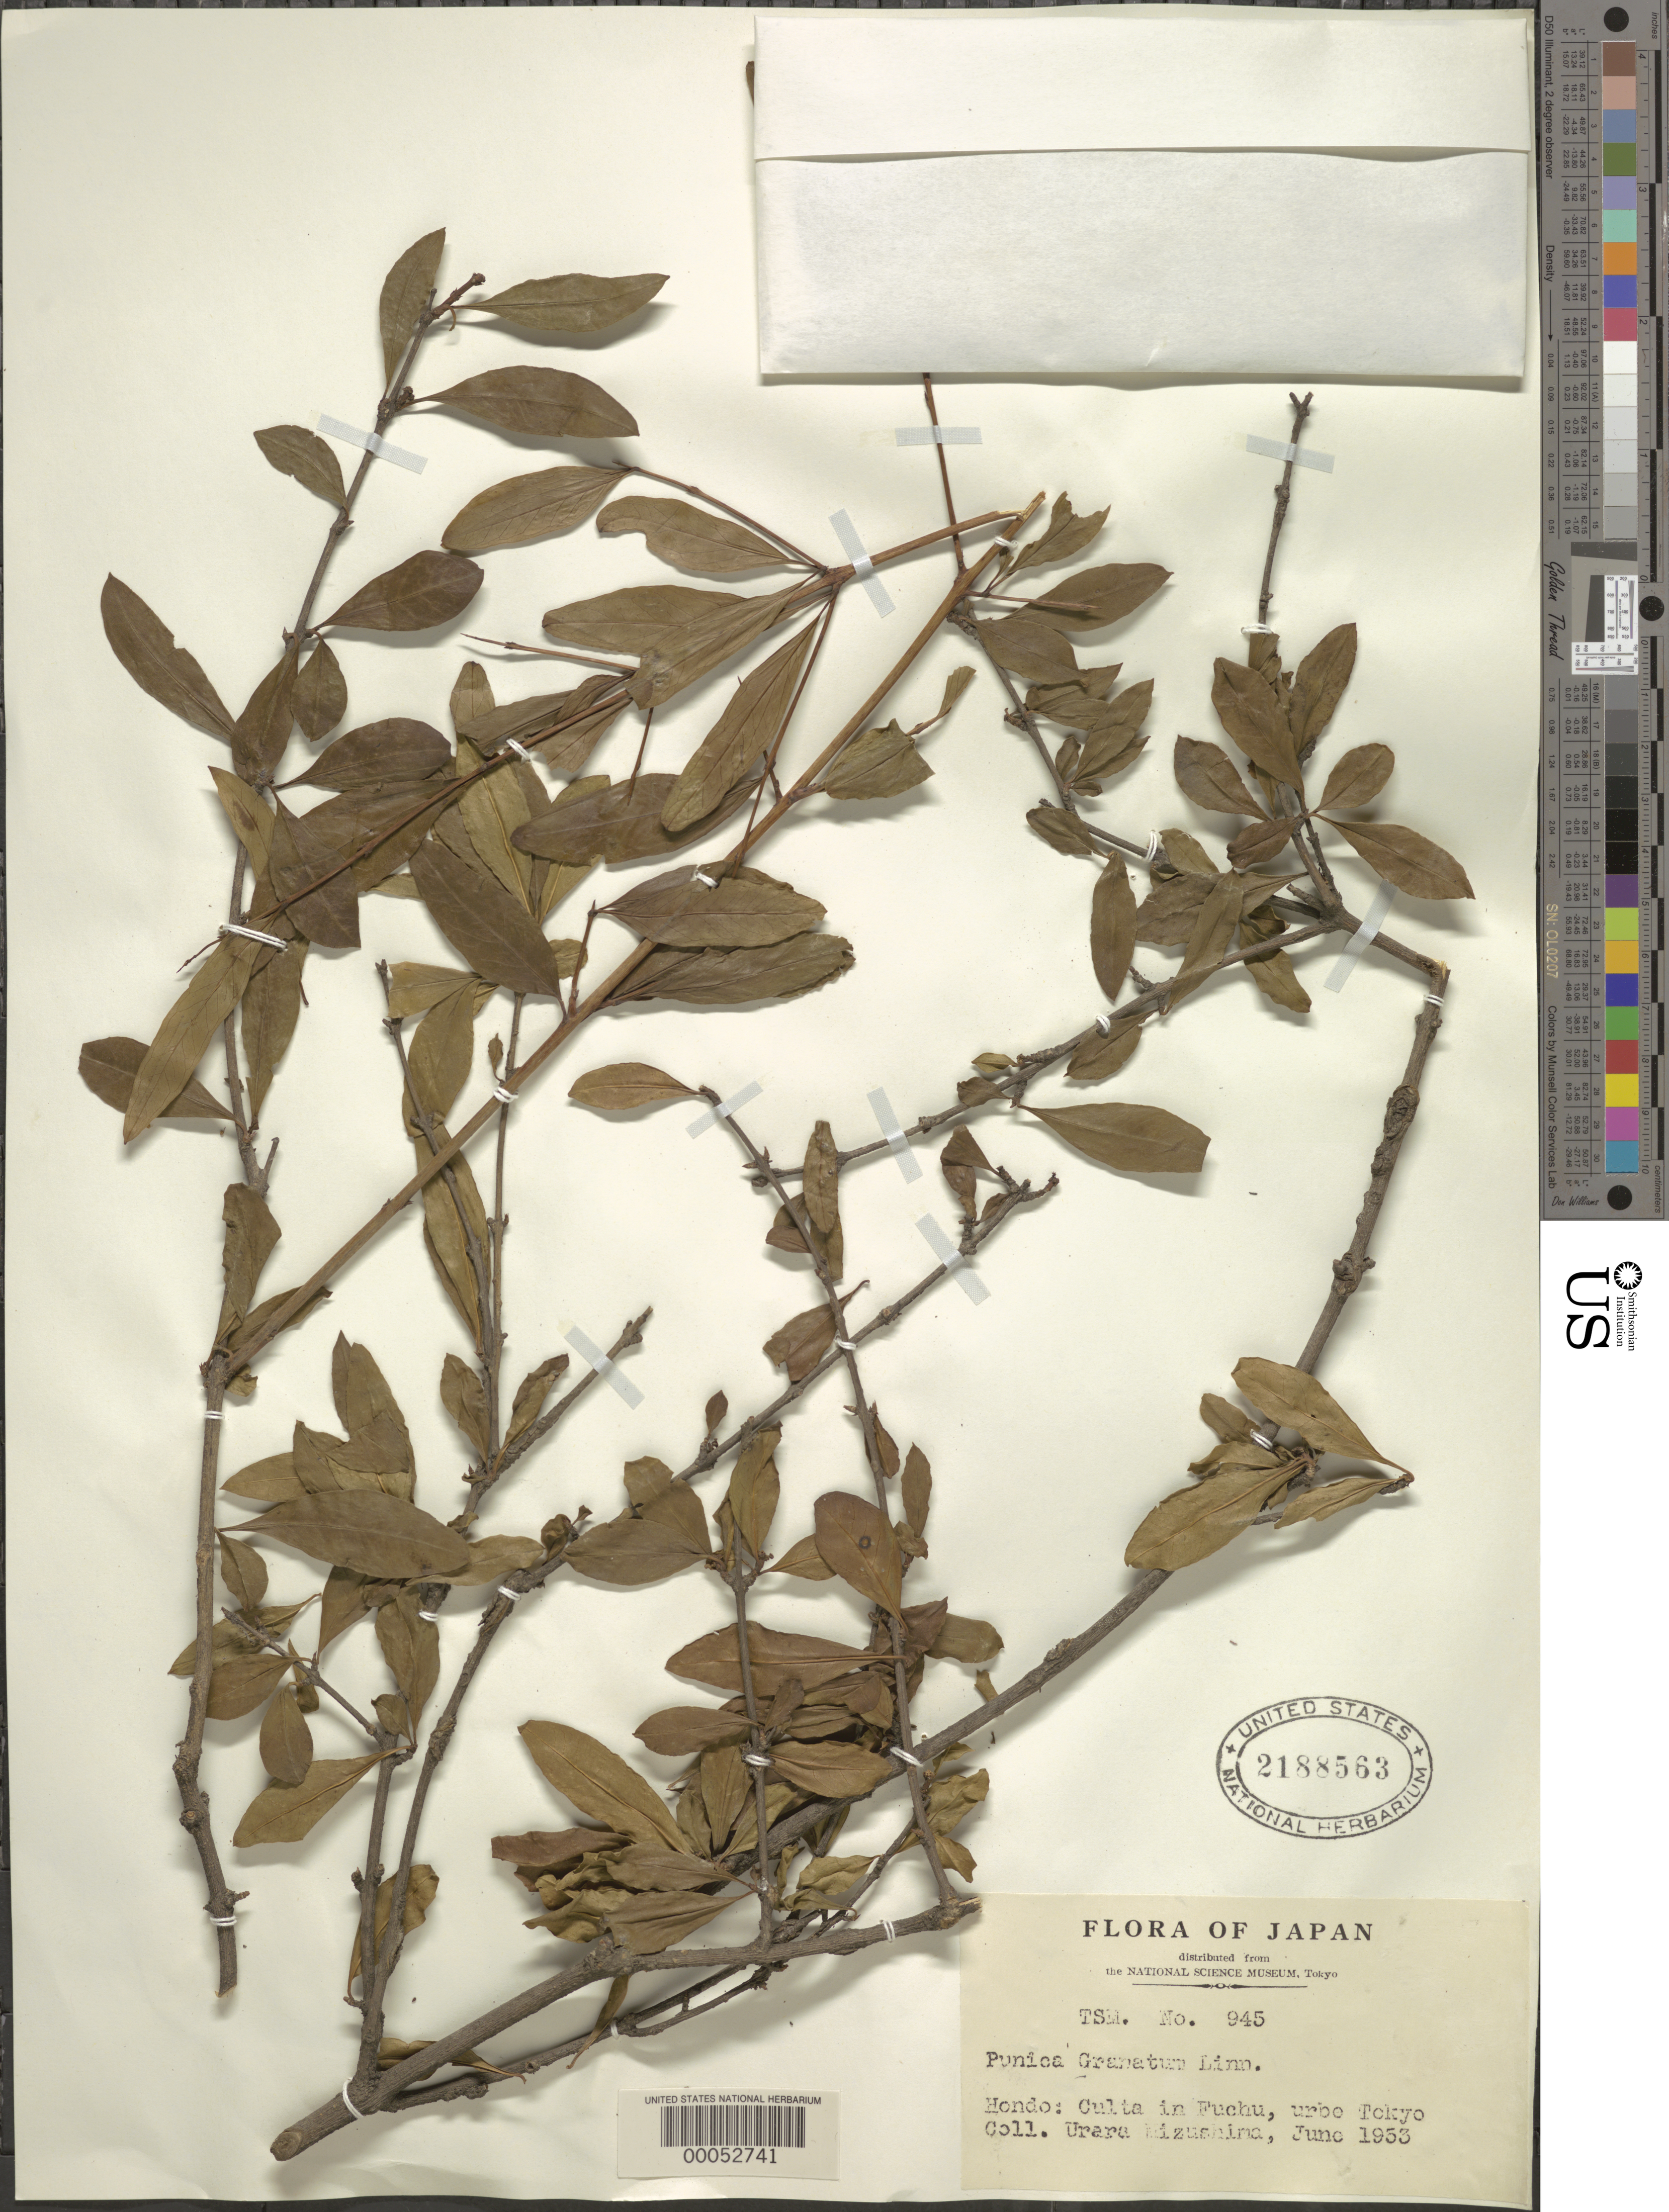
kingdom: Plantae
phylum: Tracheophyta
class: Magnoliopsida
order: Myrtales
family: Lythraceae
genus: Punica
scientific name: Punica granatum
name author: L.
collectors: U. Mizushima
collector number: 945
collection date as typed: Jun 1953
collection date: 1953-06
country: Japan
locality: Hondo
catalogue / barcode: US 2188563